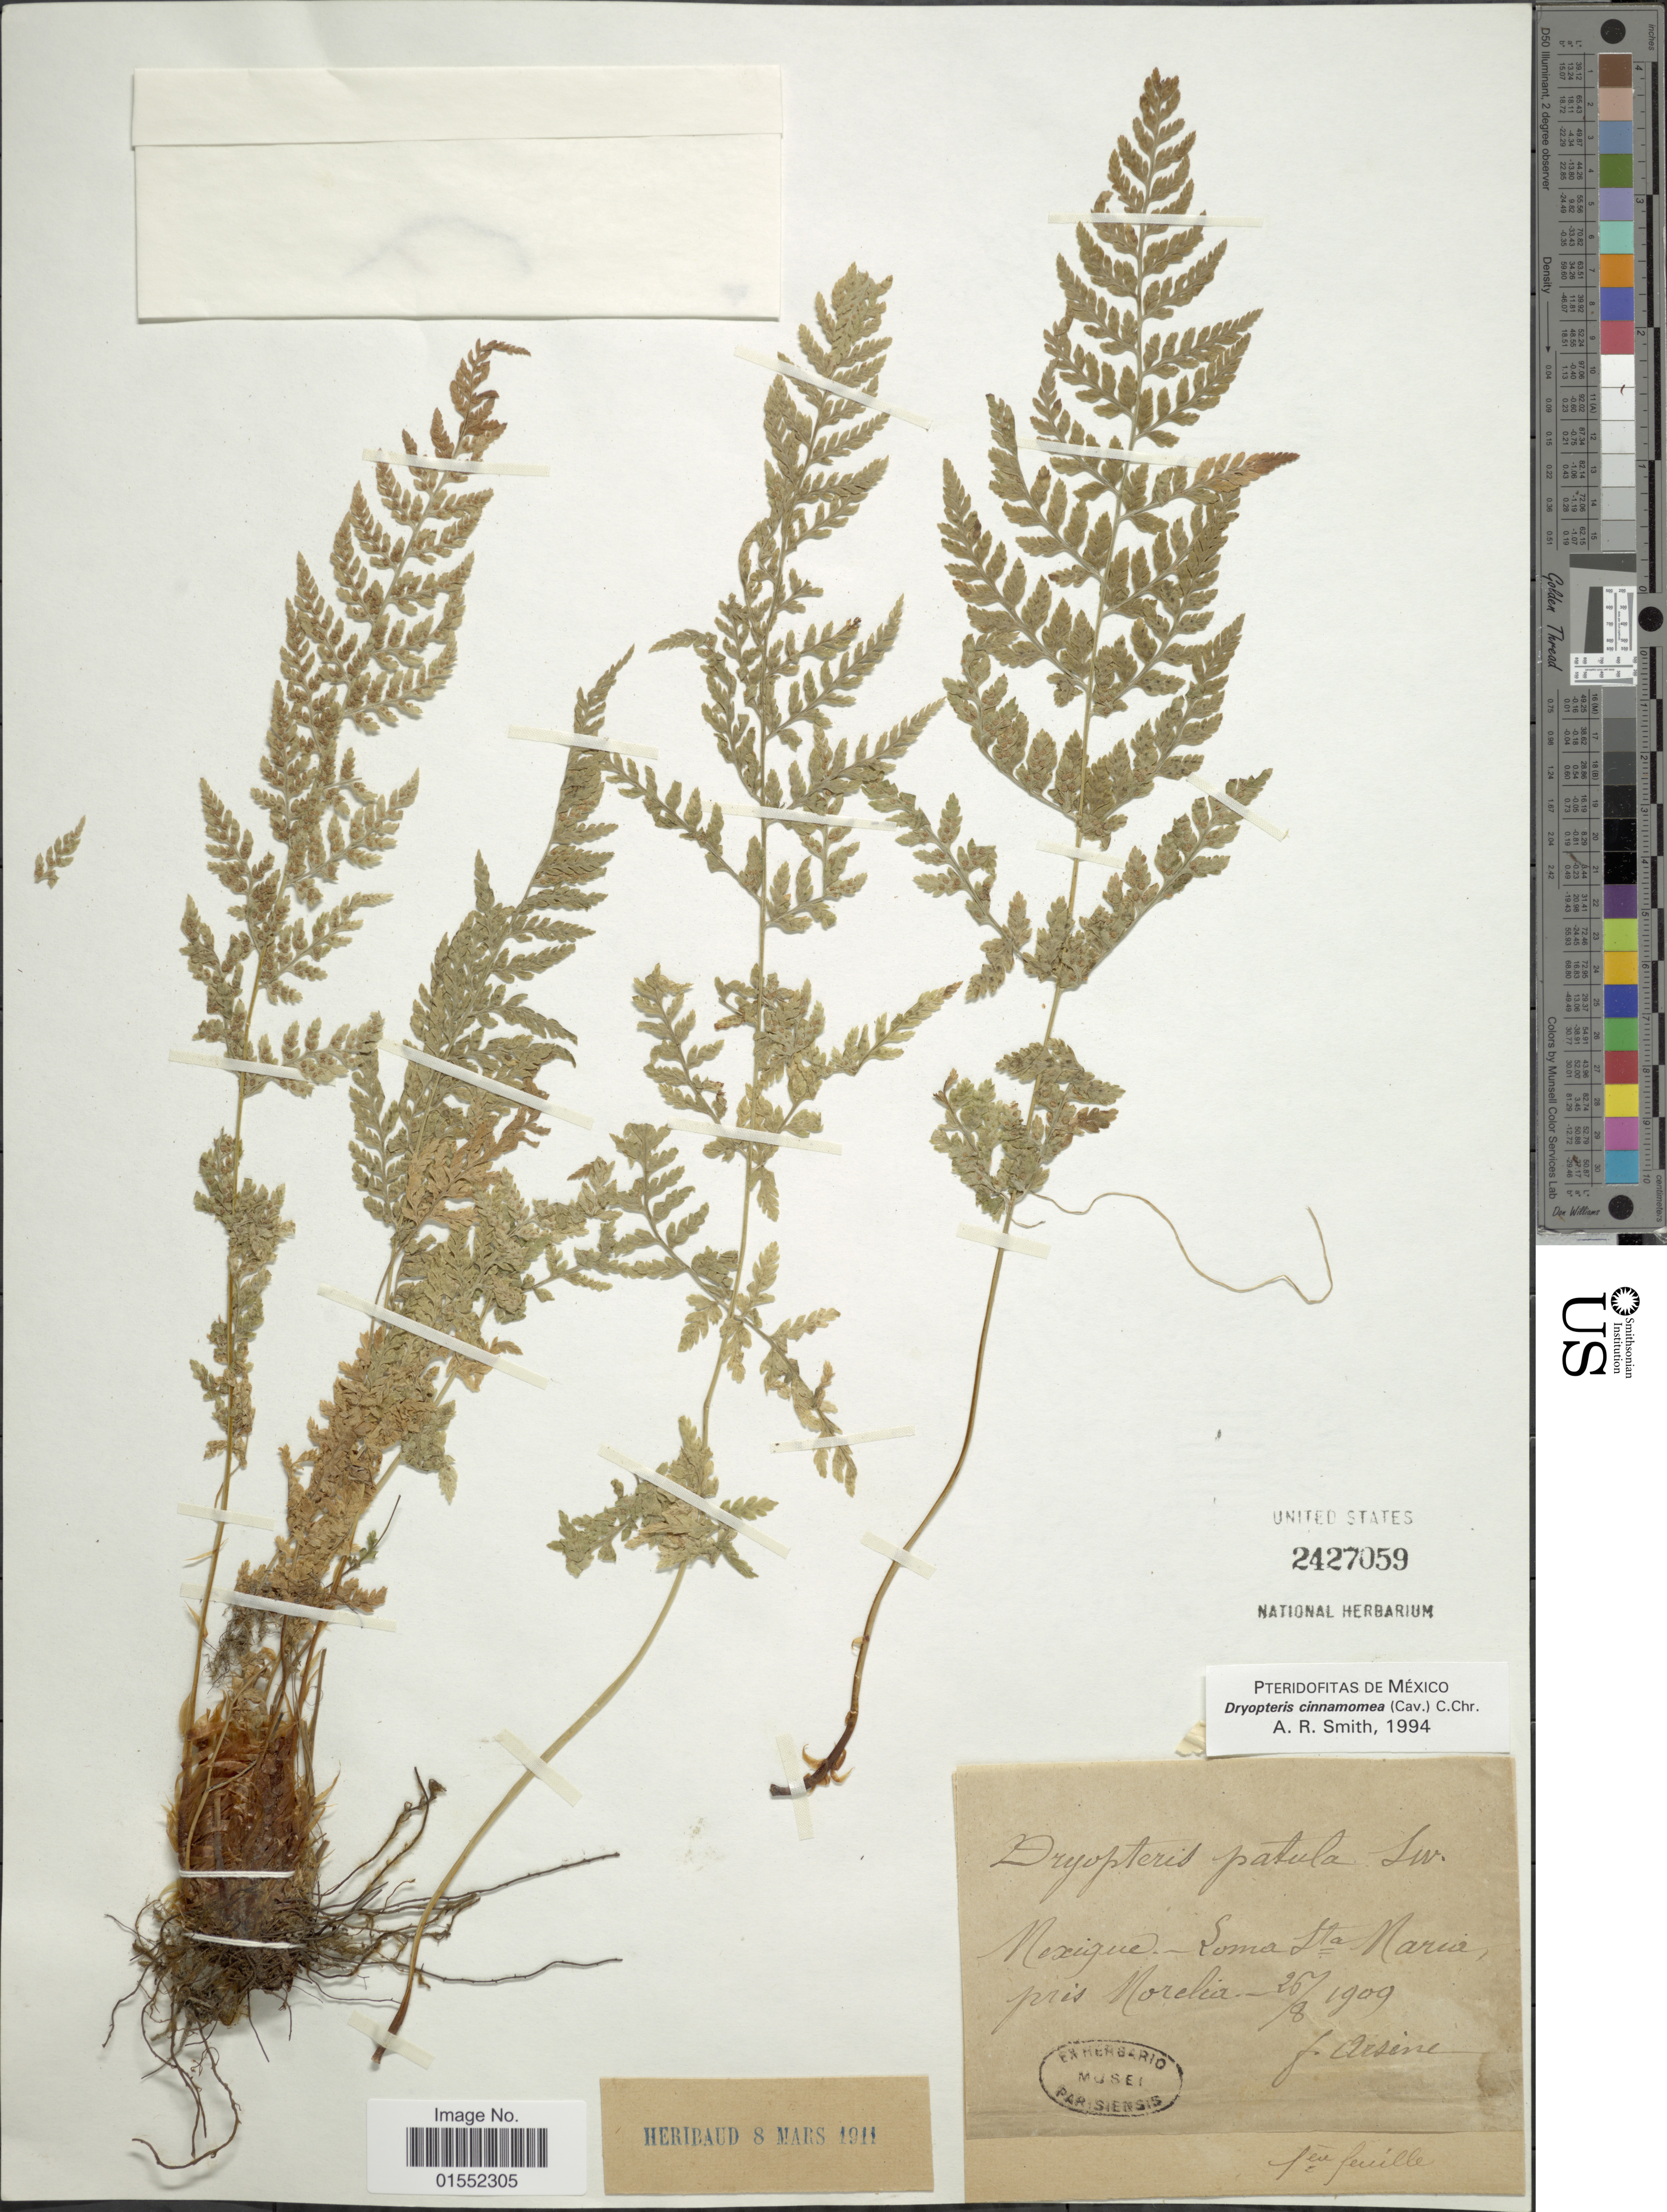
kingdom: Plantae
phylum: Tracheophyta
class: Polypodiopsida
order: Polypodiales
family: Dryopteridaceae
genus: Dryopteris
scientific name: Dryopteris cinnamomea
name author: (Cav.) C. Chr.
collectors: F. Arsène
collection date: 1909-08-26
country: Mexico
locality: Loma Sta Maria, prés Morelia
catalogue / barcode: US 2427059